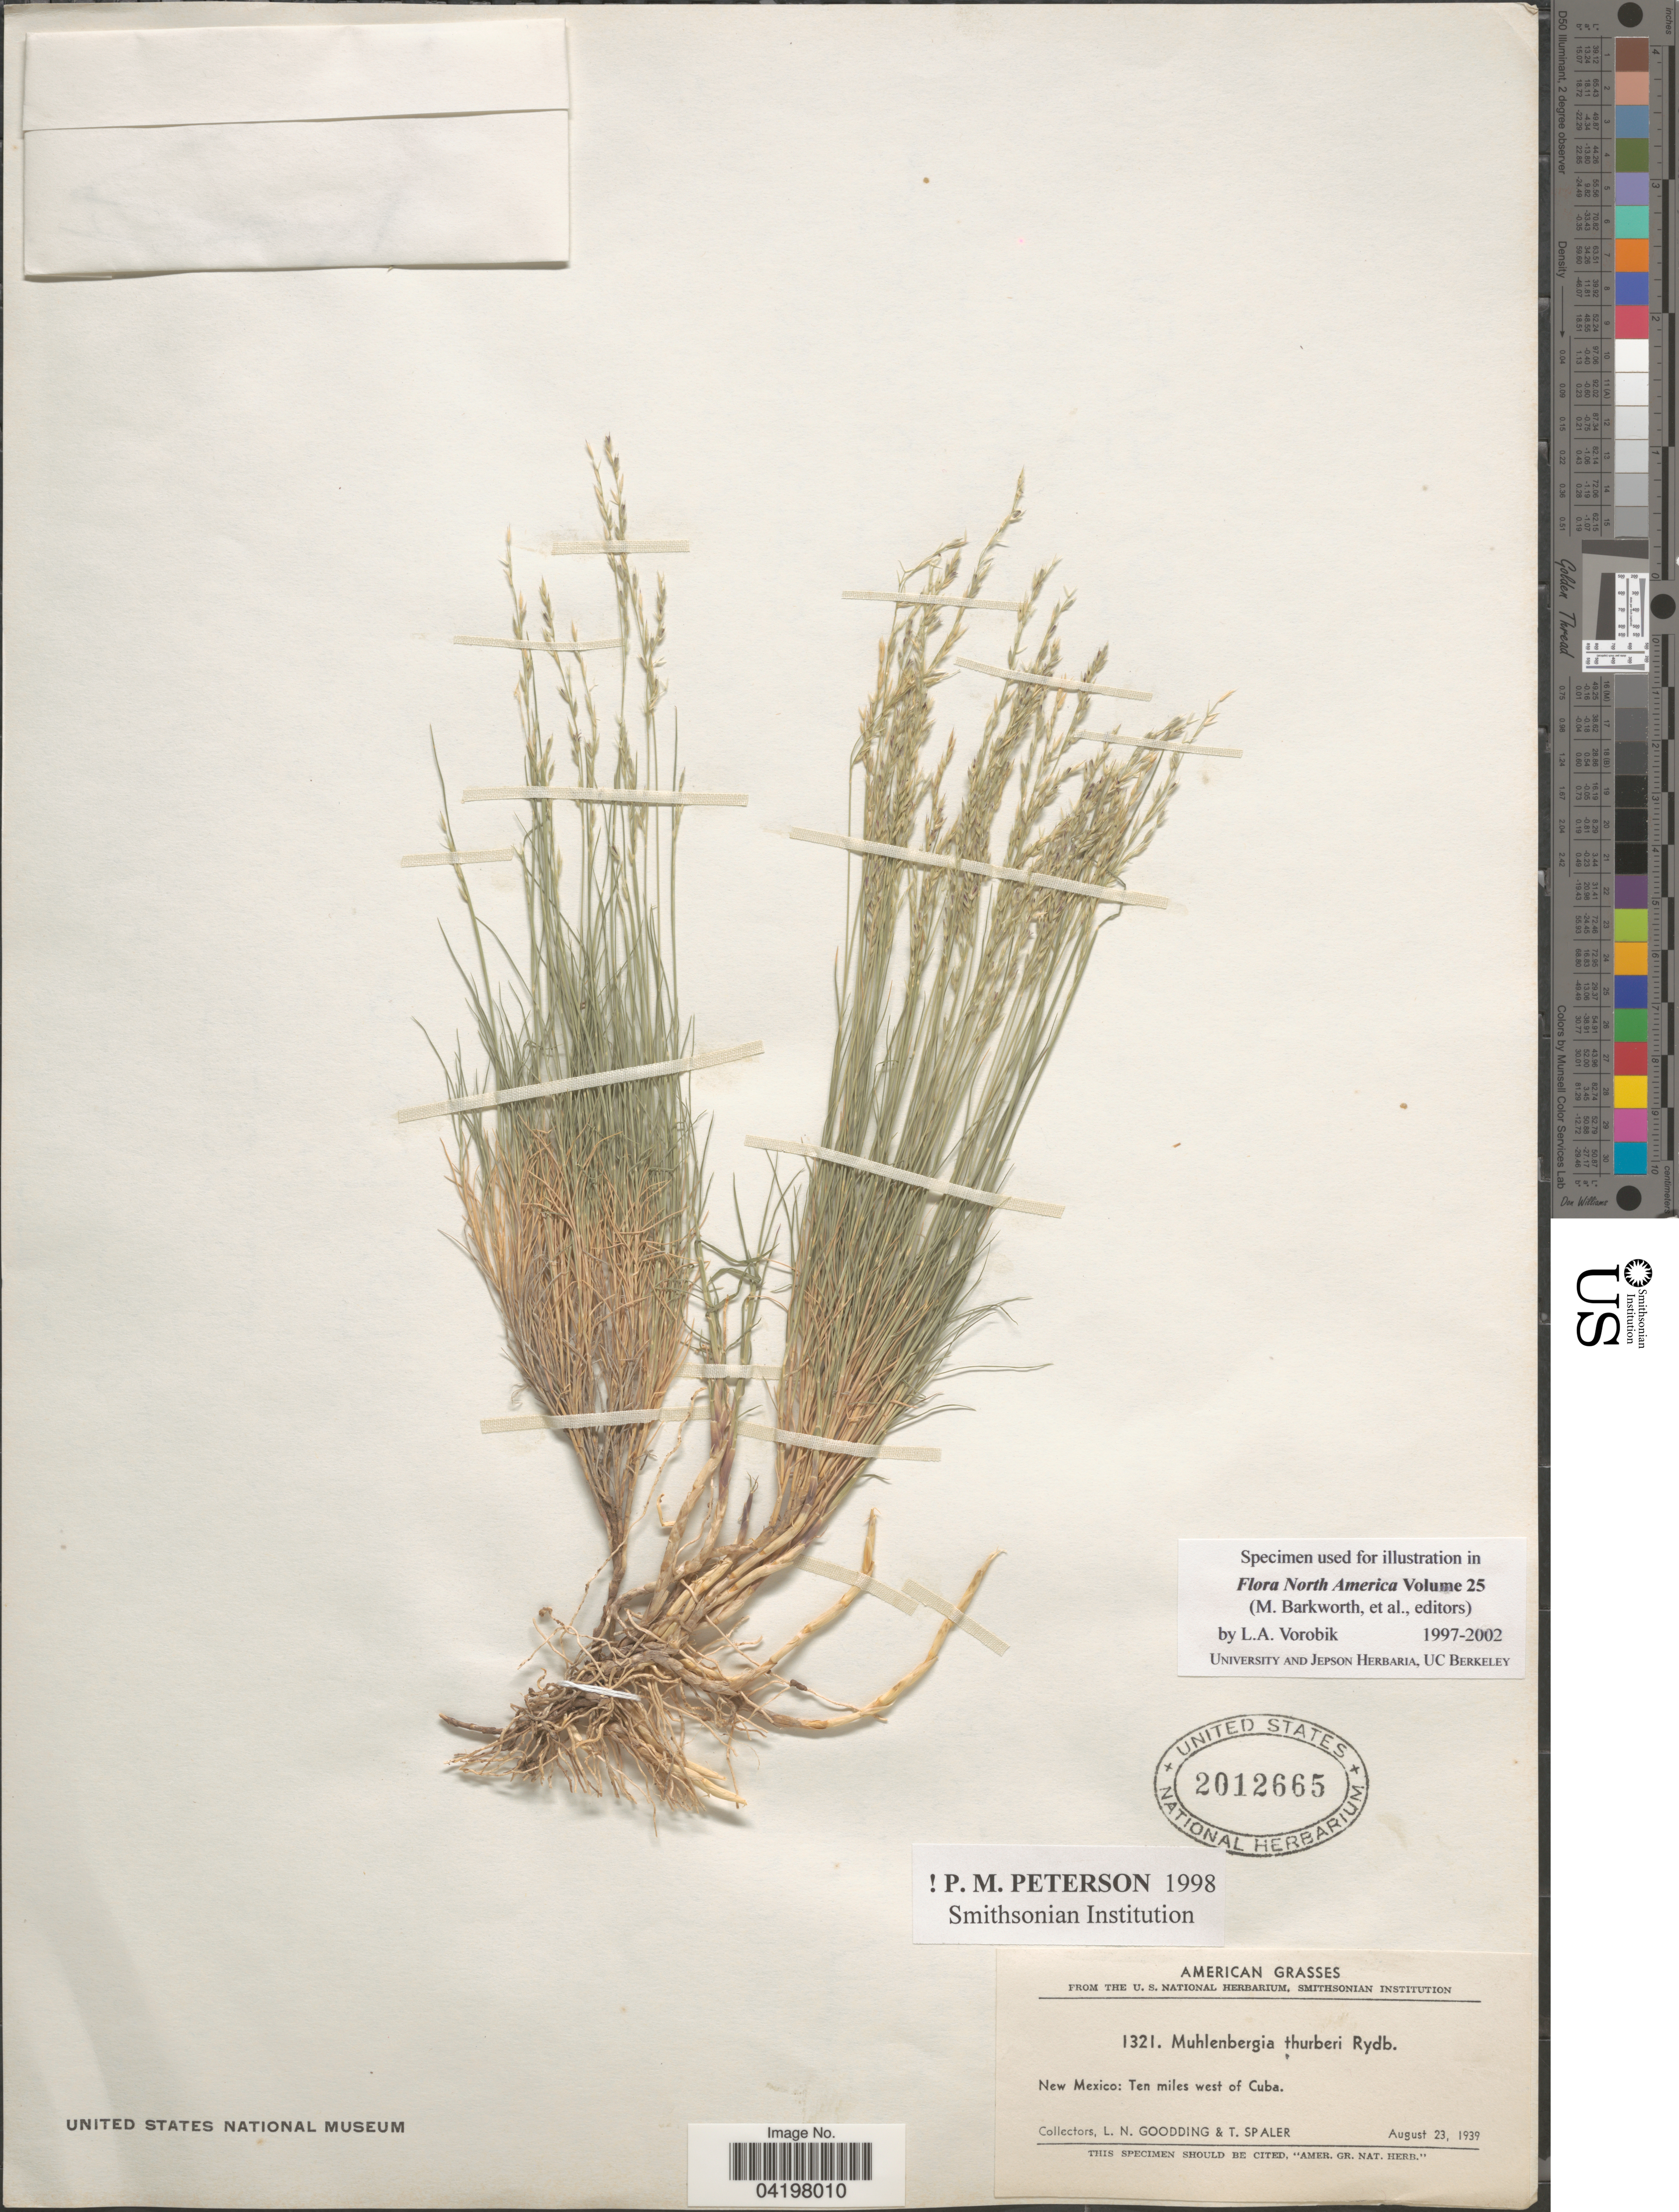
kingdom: Plantae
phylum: Tracheophyta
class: Liliopsida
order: Poales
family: Poaceae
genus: Muhlenbergia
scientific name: Muhlenbergia thurberi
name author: (Scribn.) Rydb.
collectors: L. N. Goodding & T. Spaler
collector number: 1321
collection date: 1939-08-23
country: United States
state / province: New Mexico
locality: Ten miles west of Cuba.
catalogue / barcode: US 2012665